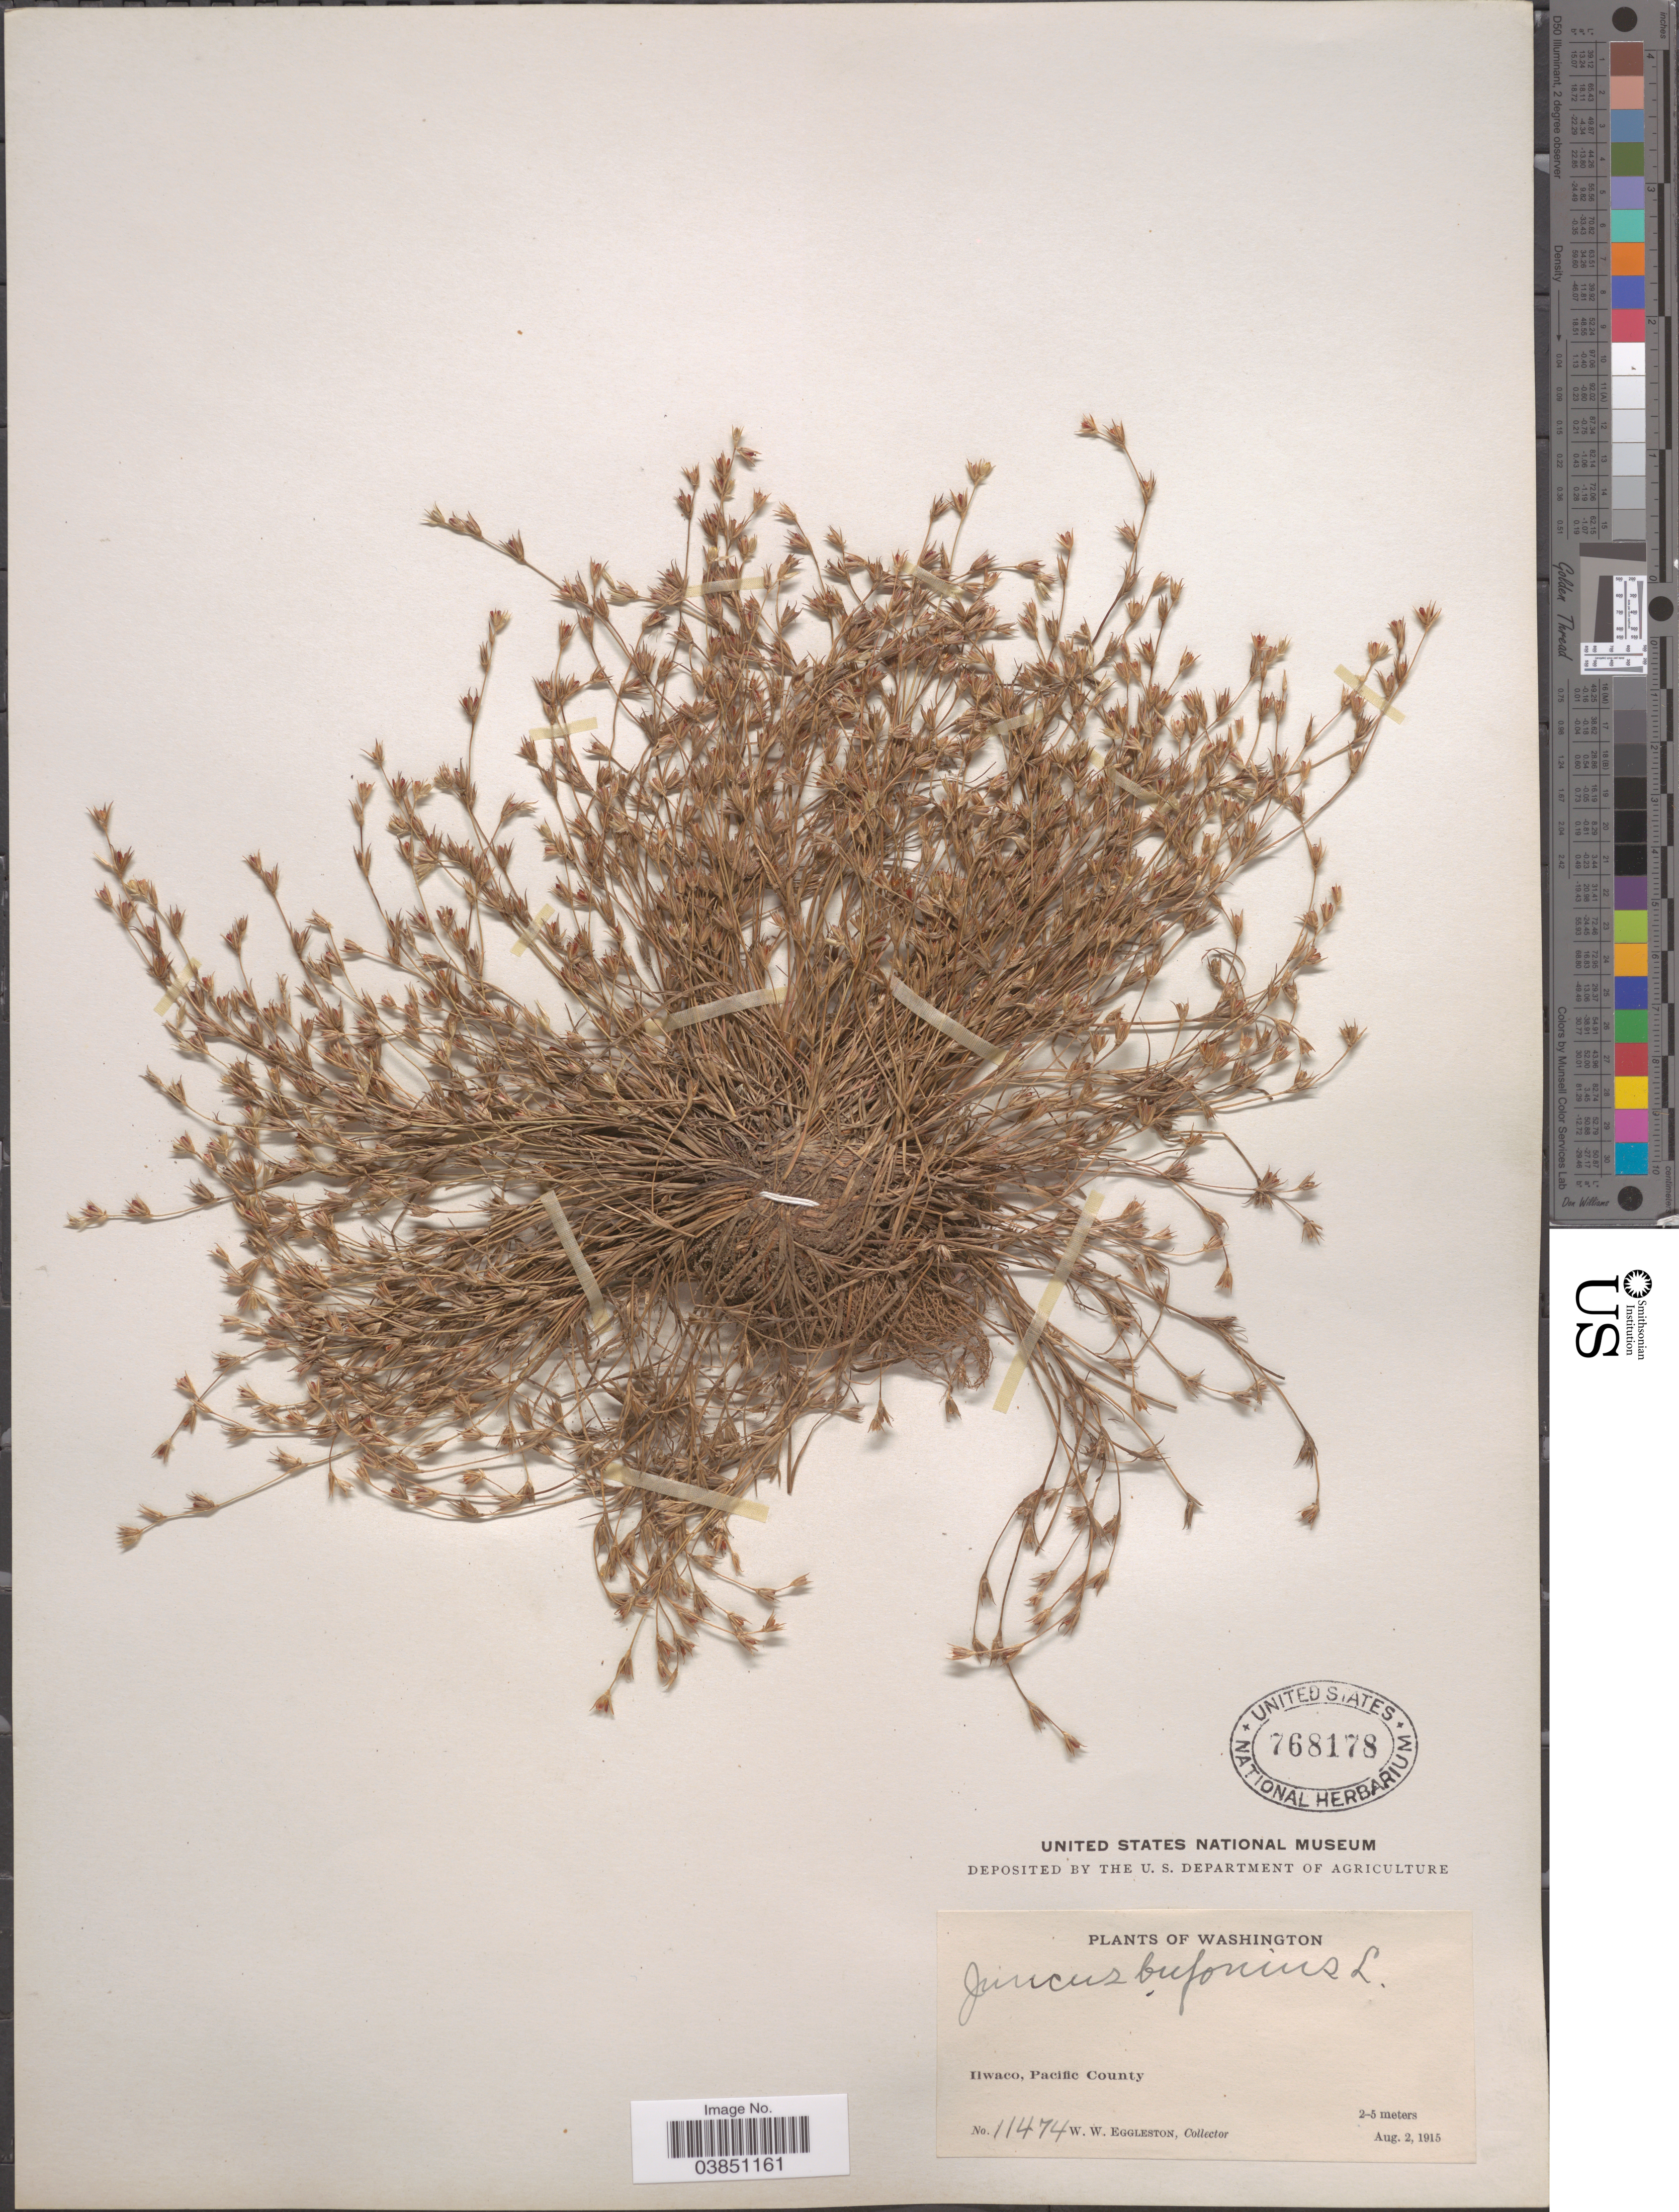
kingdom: Plantae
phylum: Tracheophyta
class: Liliopsida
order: Poales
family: Juncaceae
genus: Juncus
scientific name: Juncus bufonius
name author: L.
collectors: W. W. Eggleston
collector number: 11474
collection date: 1915-08-02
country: United States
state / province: Washington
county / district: Pacific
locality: Ilwaco, Pacific County.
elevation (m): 2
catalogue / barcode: US 768178